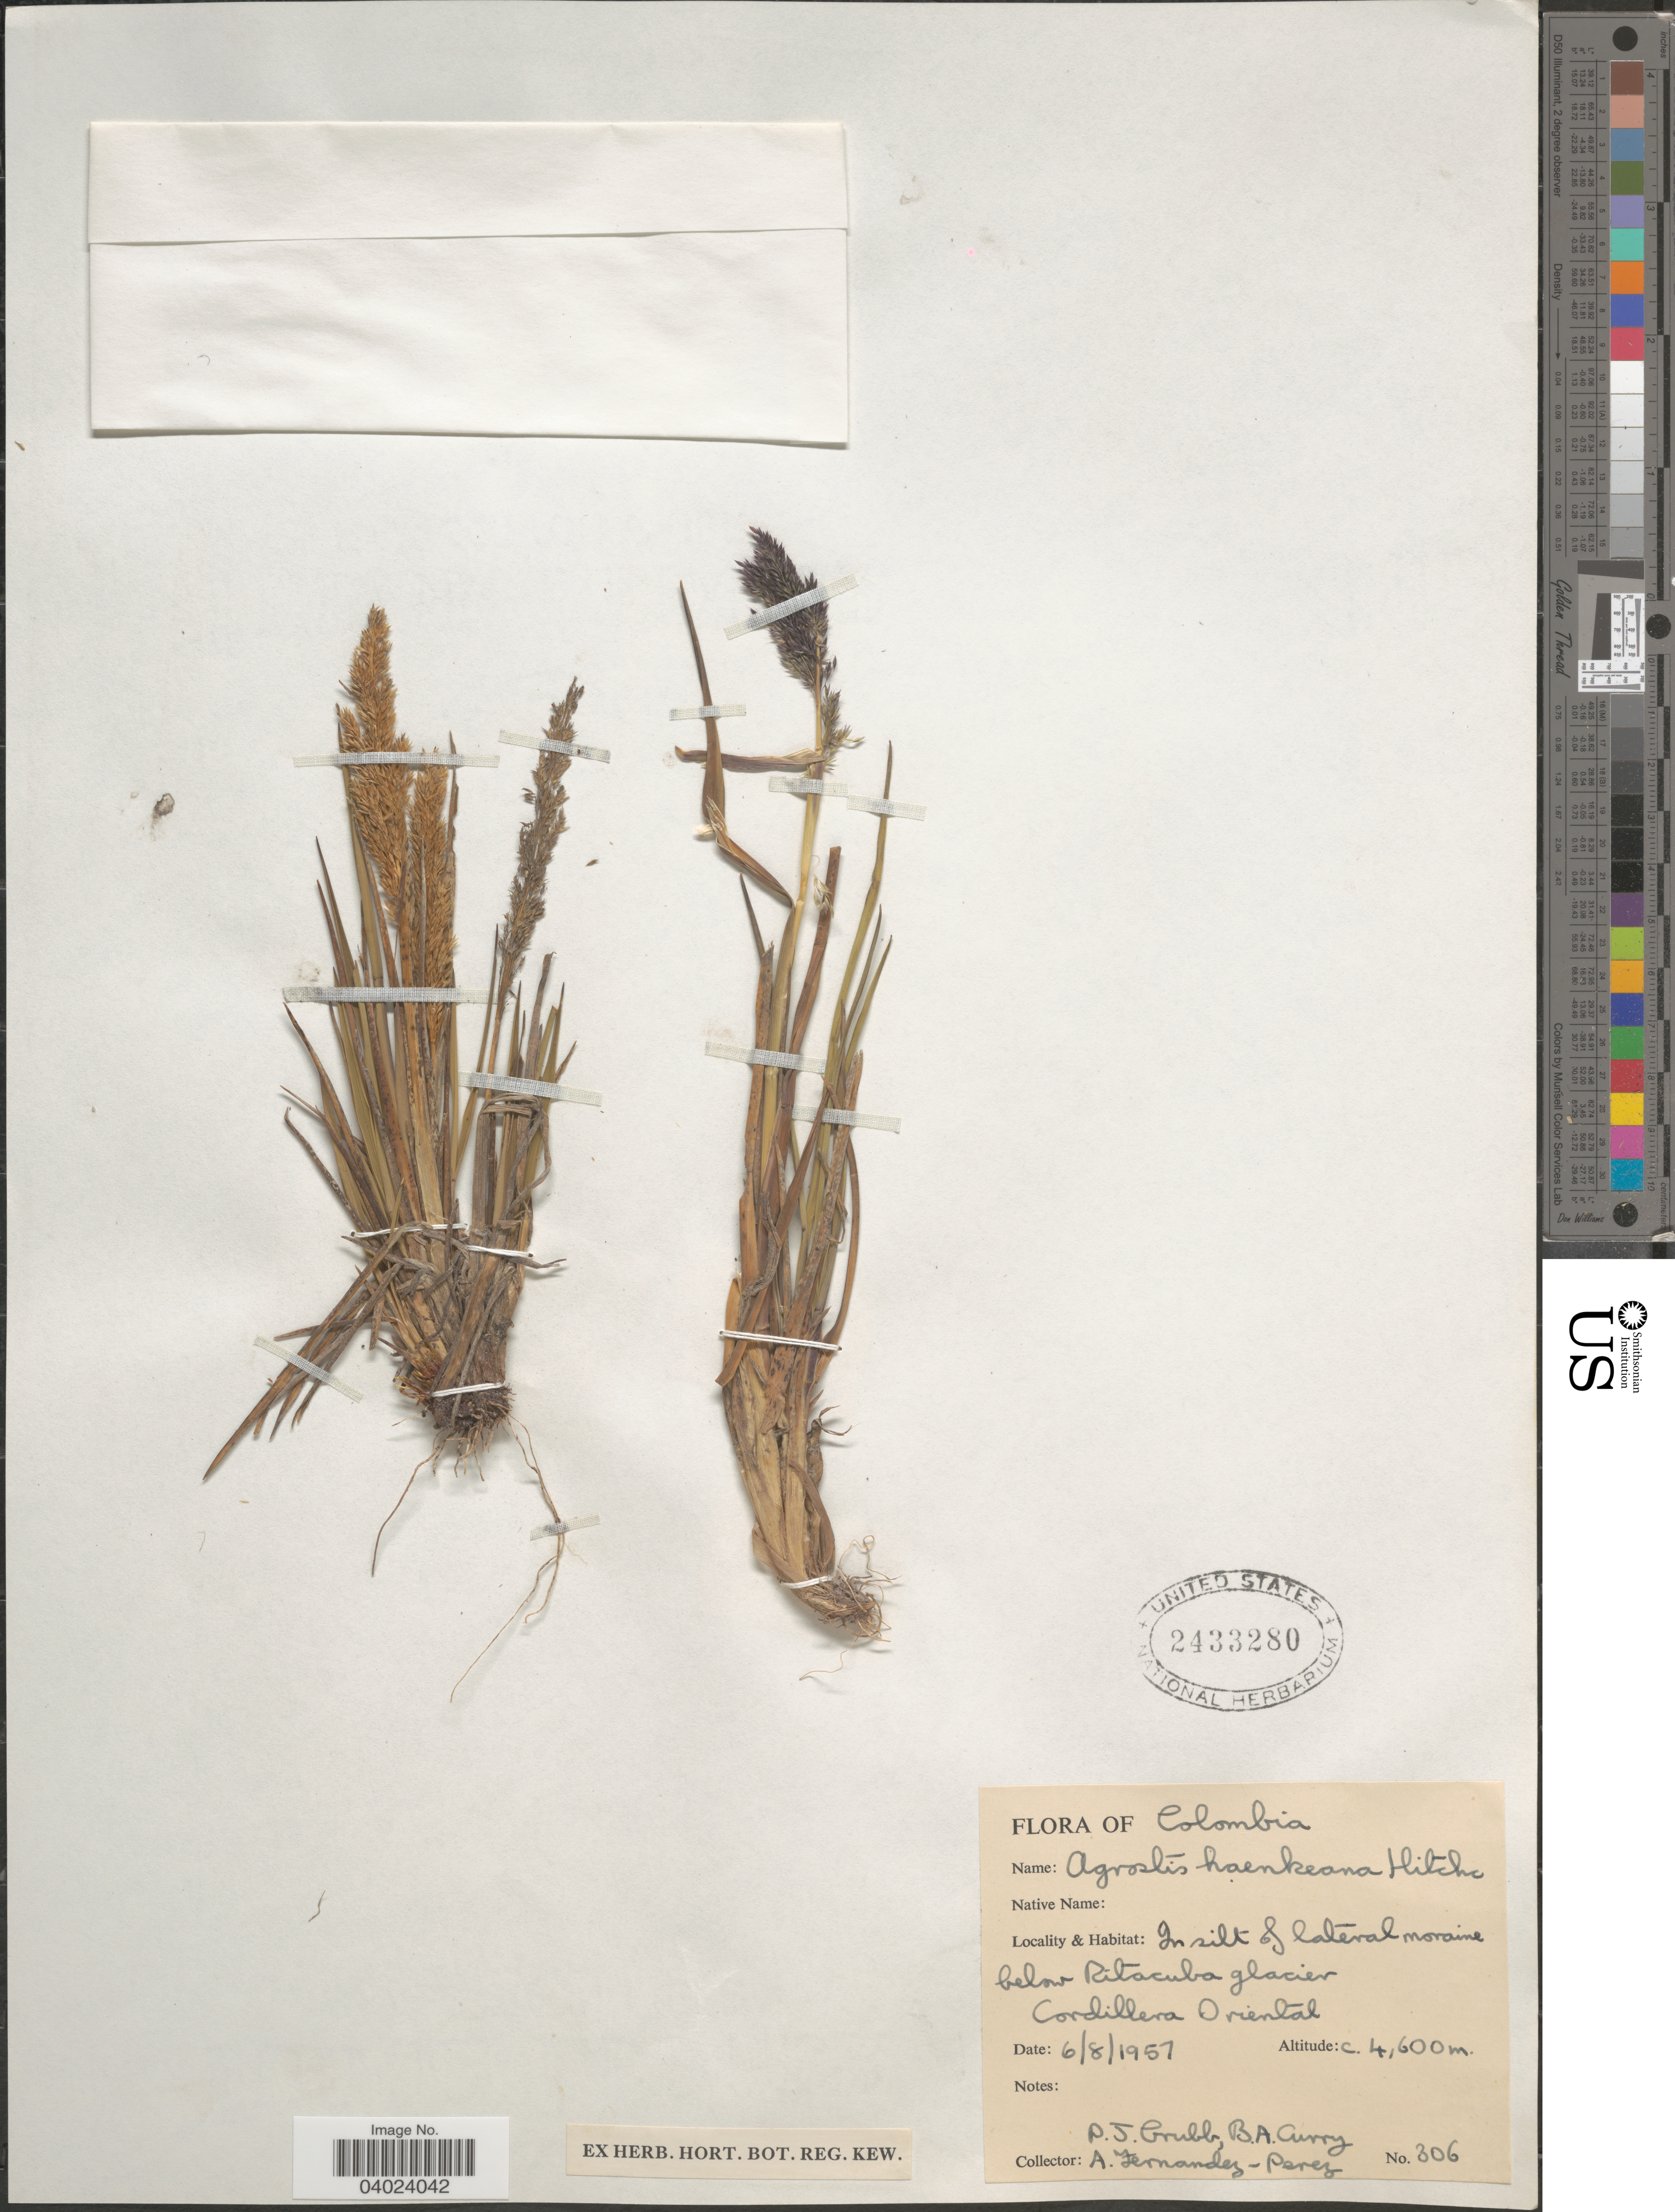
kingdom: Plantae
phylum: Tracheophyta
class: Liliopsida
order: Poales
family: Poaceae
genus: Agrostis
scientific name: Agrostis foliata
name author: Hook. f.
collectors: P. J. Grubb, B. Curry & A. Fernández-Pérez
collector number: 306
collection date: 1957-08-06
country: Colombia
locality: Below Ritacuba glacier. Cordillera Oriental.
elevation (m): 4600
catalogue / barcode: US 2433280